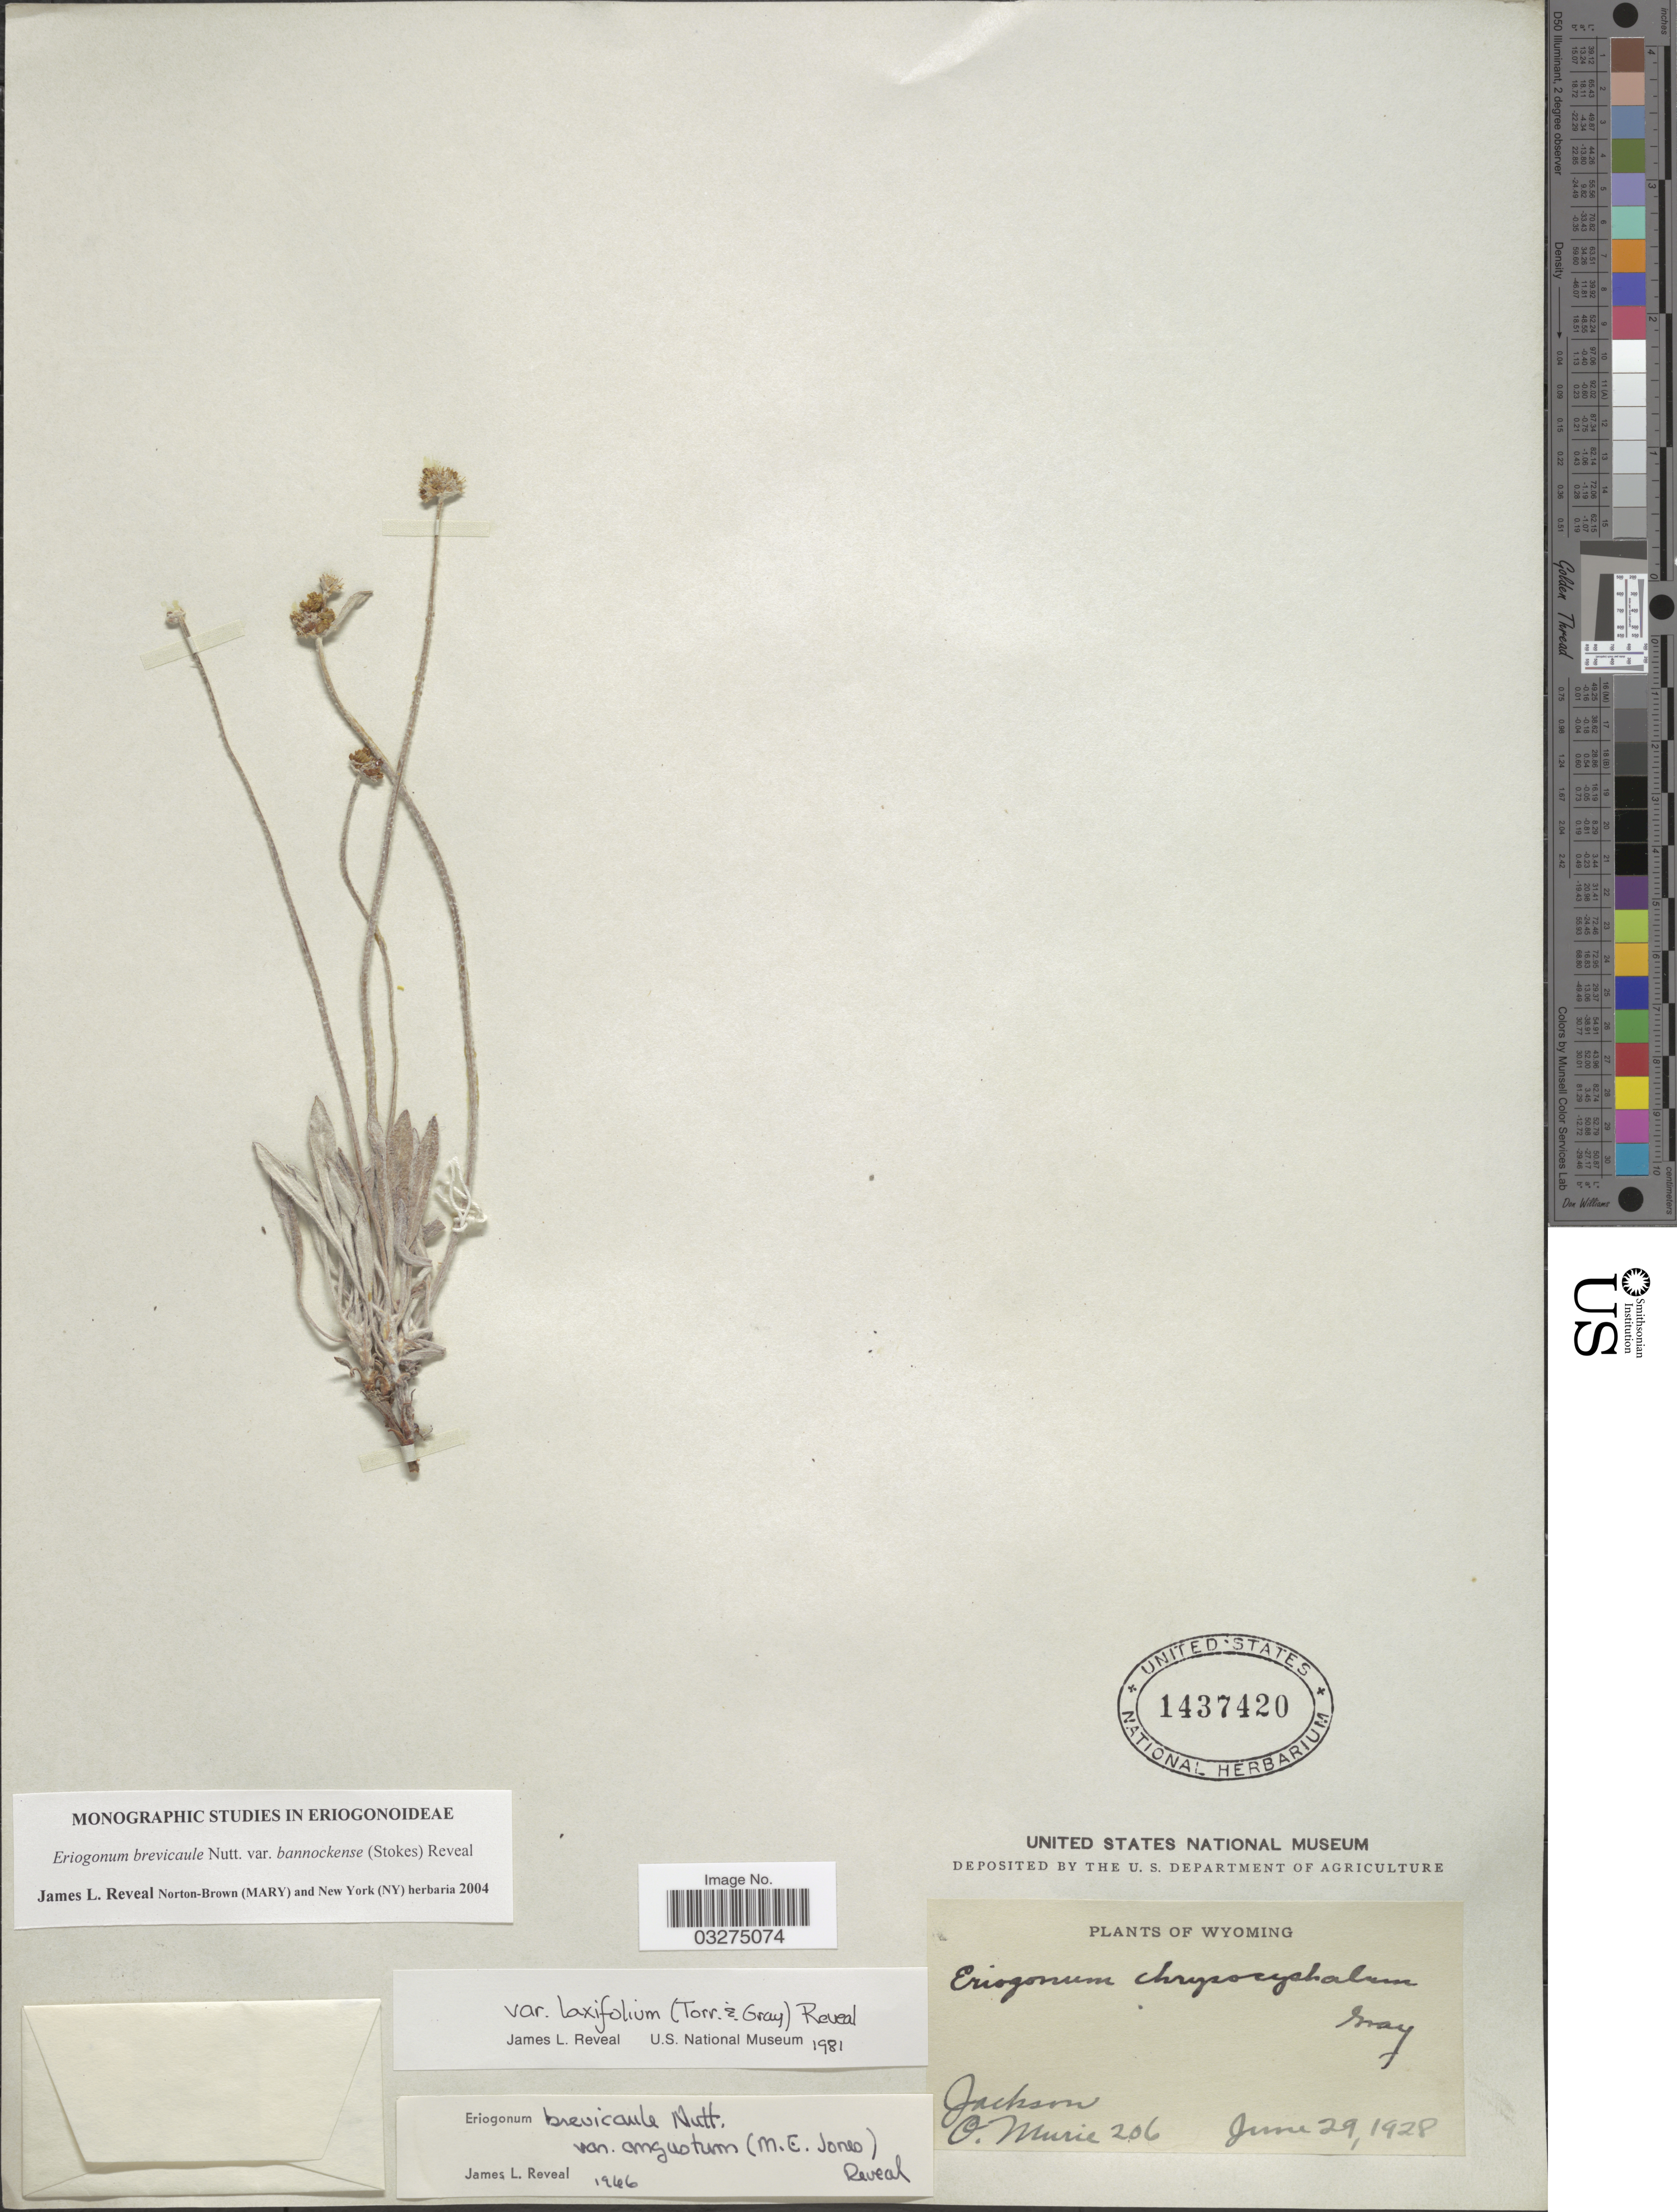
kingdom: Plantae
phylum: Tracheophyta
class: Magnoliopsida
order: Caryophyllales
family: Polygonaceae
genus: Eriogonum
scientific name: Eriogonum brevicaule var. laxifolium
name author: (Torr. & A. Gray) Reveal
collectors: O. Murie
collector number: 206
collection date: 1928-06-29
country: United States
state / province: Wyoming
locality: Jackson.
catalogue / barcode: US 1437420